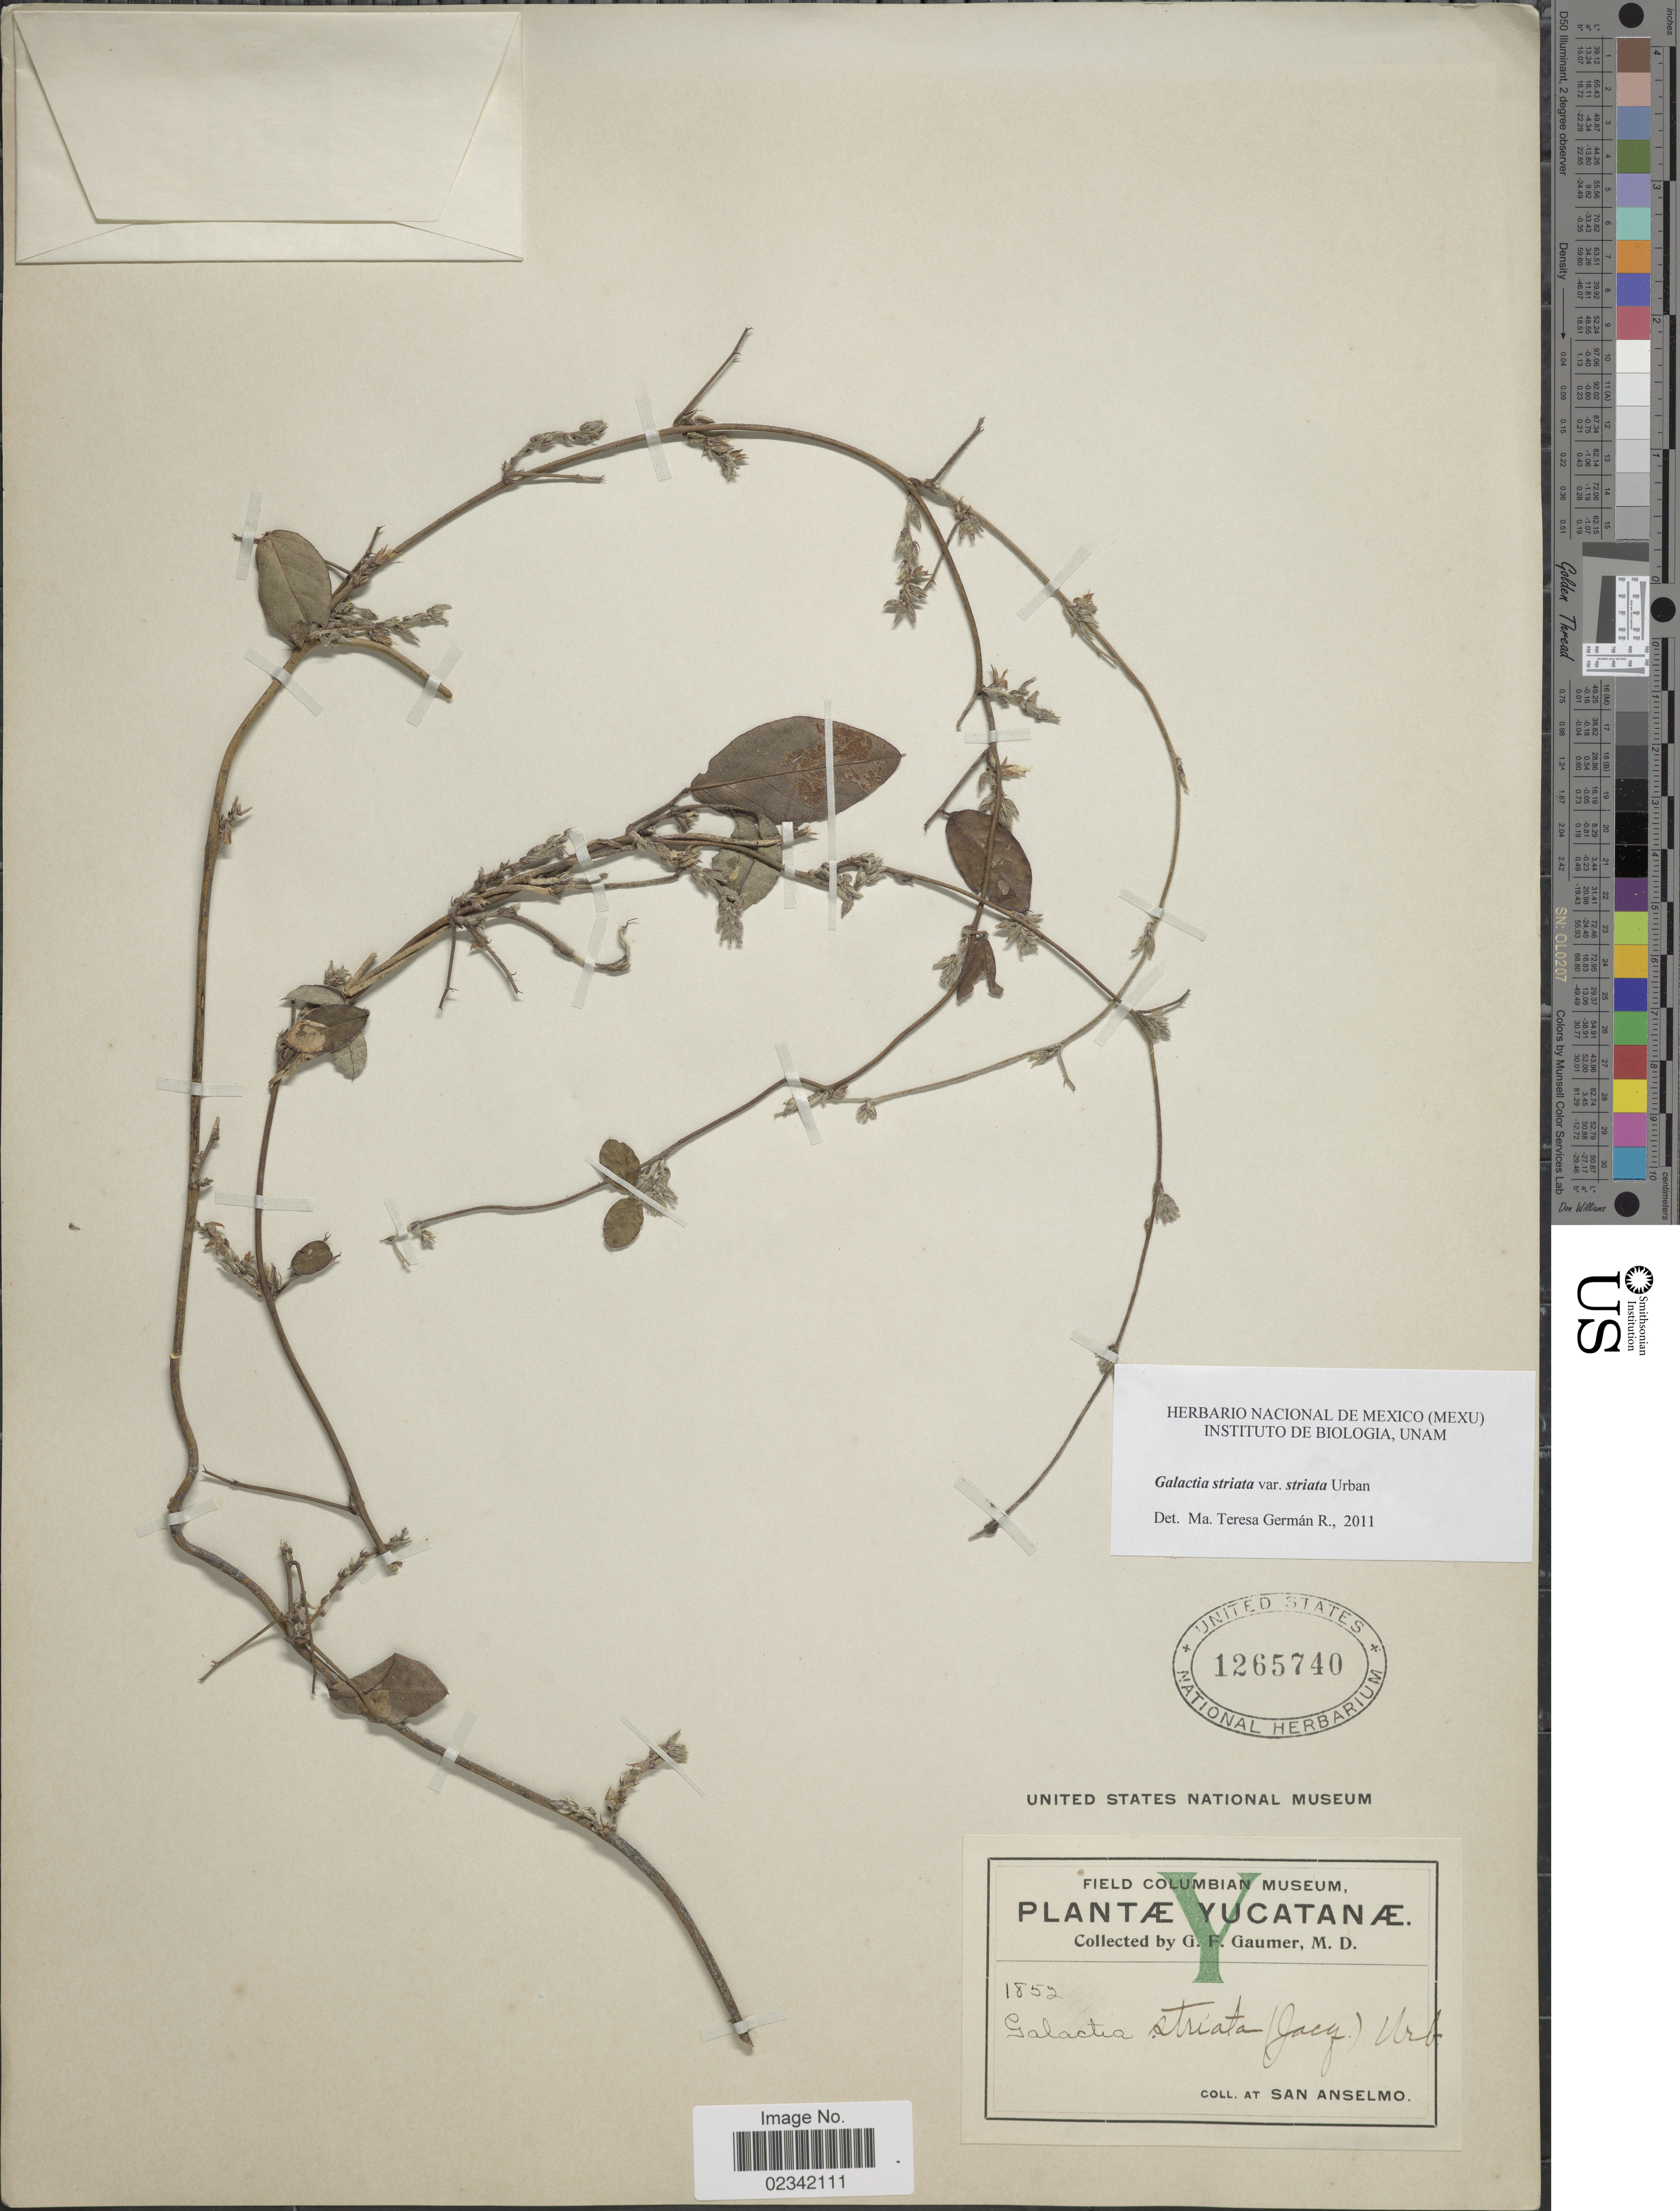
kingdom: Plantae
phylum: Tracheophyta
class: Magnoliopsida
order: Fabales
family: Fabaceae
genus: Galactia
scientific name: Galactia striata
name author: (Jacq.) Urb.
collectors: G. F. Gaumer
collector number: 1852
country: Mexico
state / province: Yucatán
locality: Yucatanae, At San Anselmo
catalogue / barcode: US 1265740